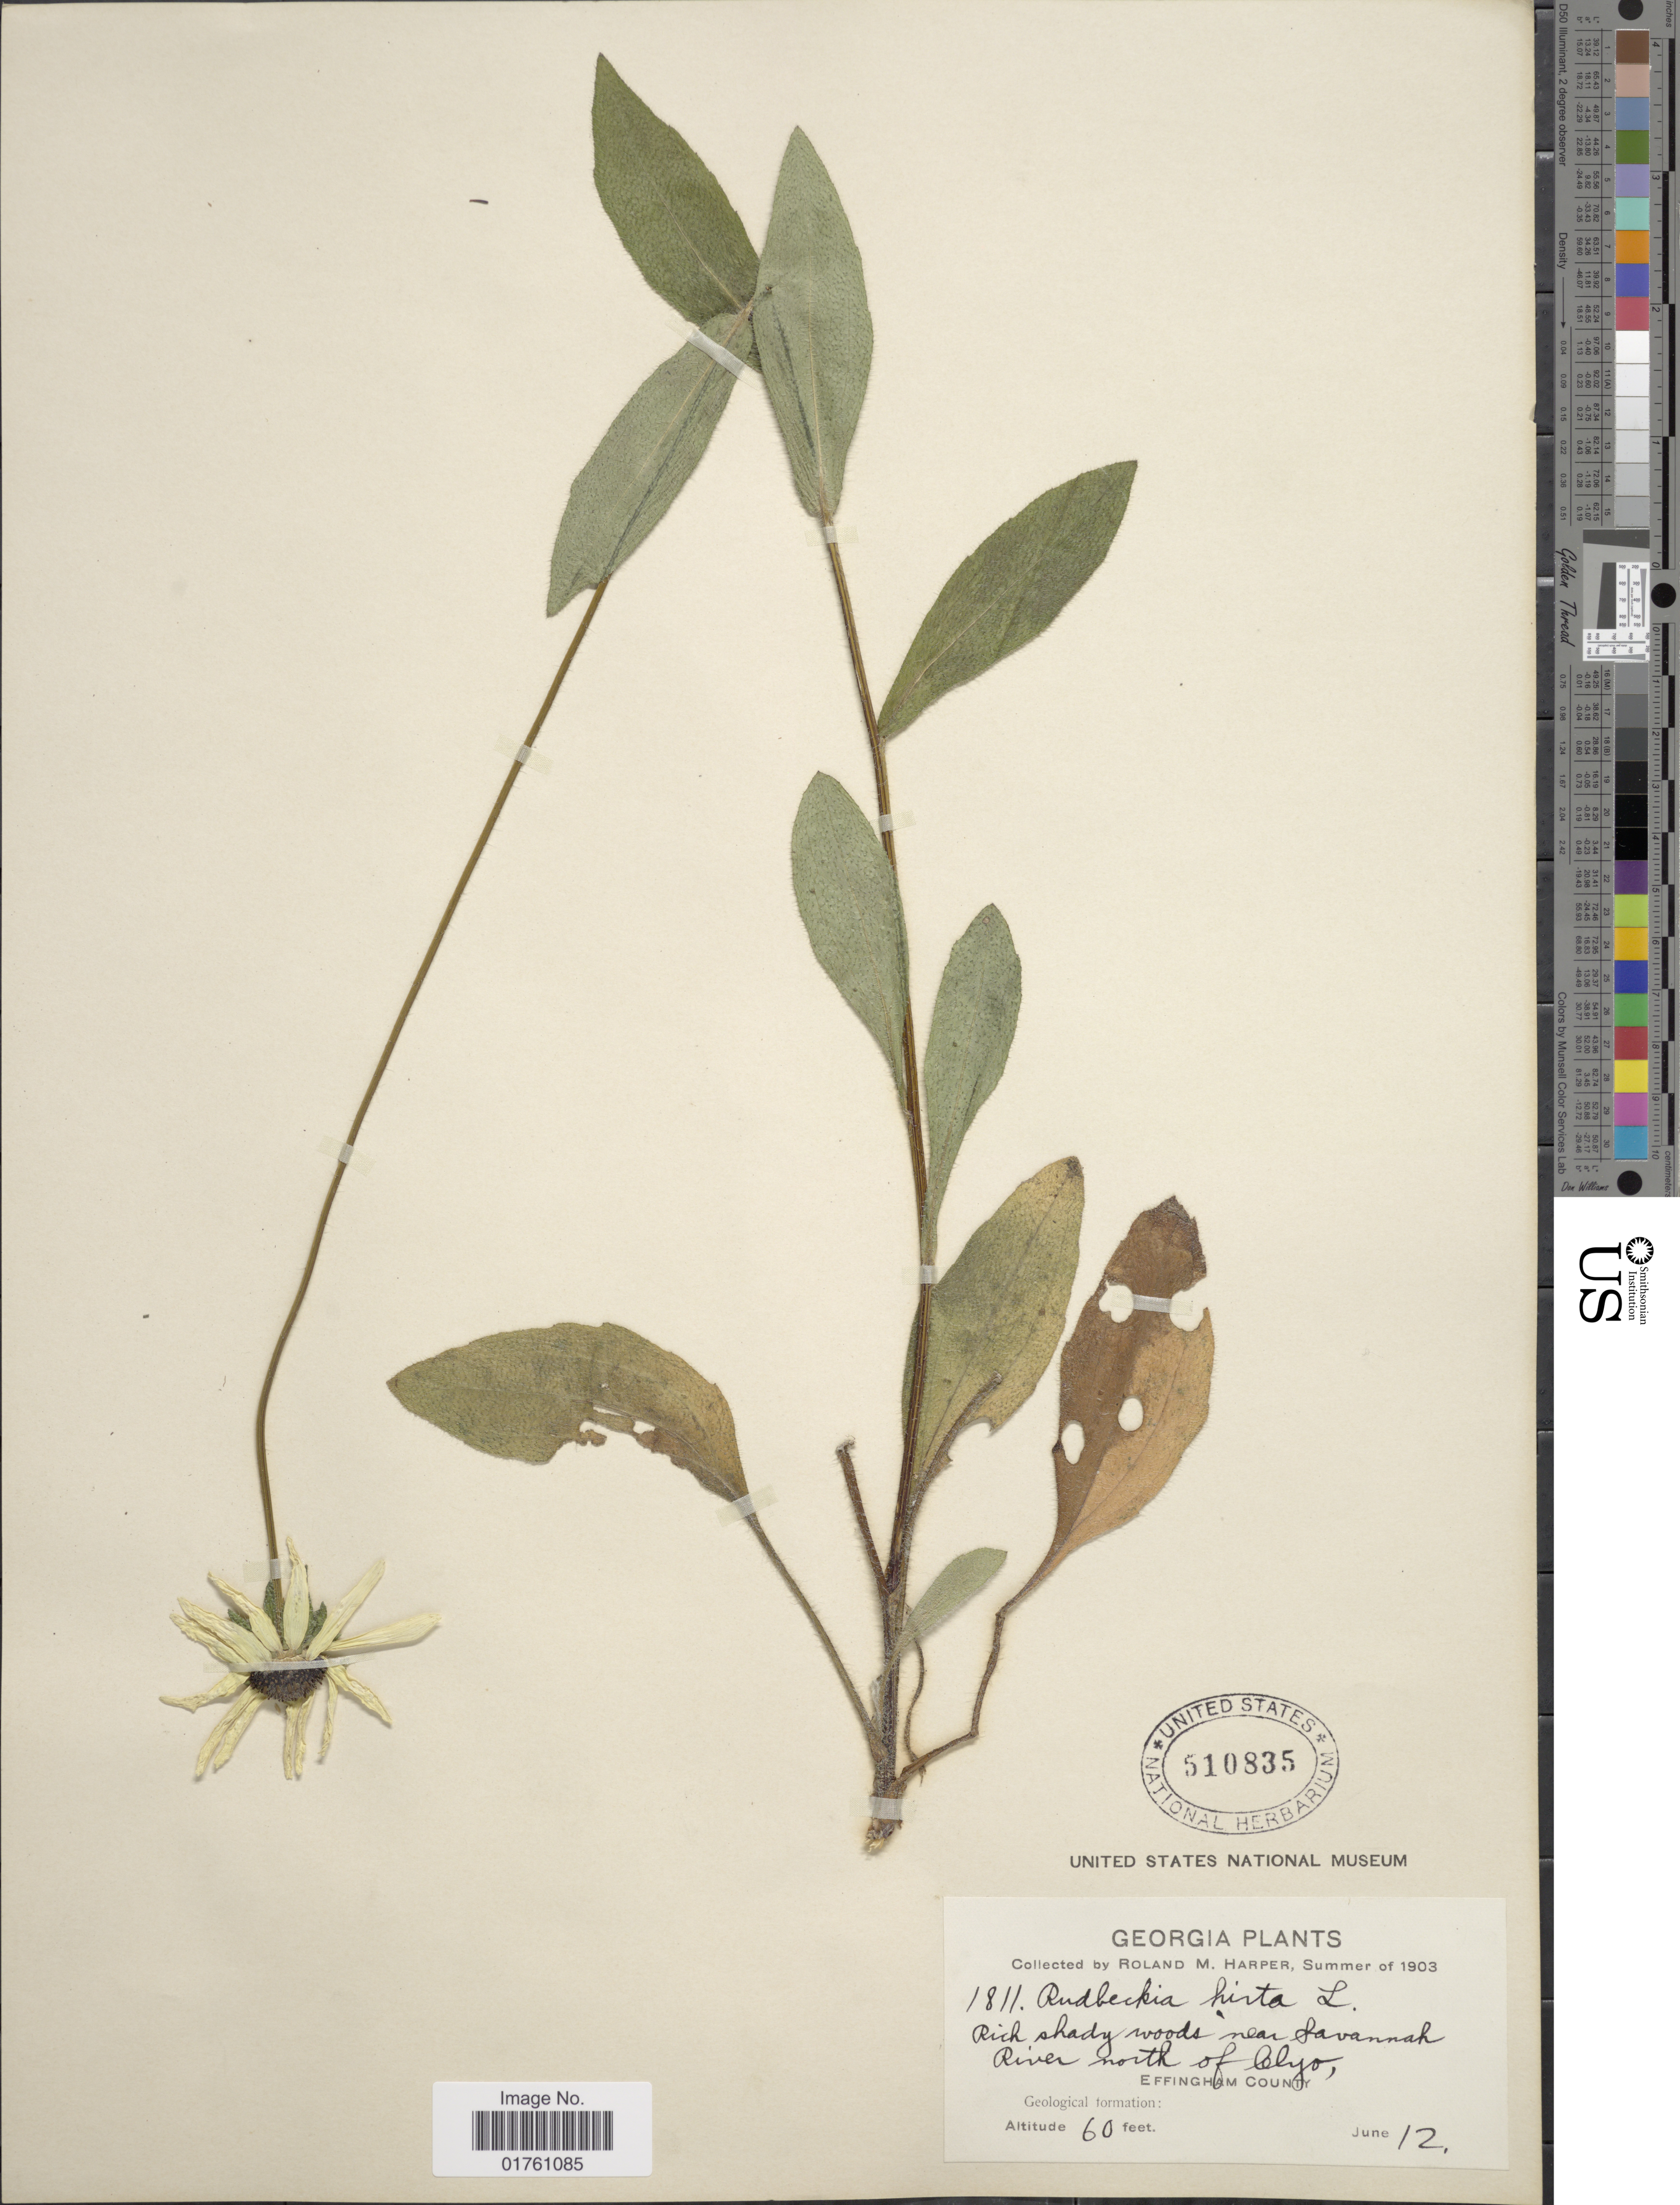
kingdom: Plantae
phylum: Tracheophyta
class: Magnoliopsida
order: Asterales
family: Asteraceae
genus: Rudbeckia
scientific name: Rudbeckia hirta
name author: L.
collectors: R. M. Harper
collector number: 1811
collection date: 1903-06-12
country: United States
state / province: Georgia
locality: Rich, shady woods near Savannah River north of Clyo, Effingham County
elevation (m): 18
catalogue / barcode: US 510835